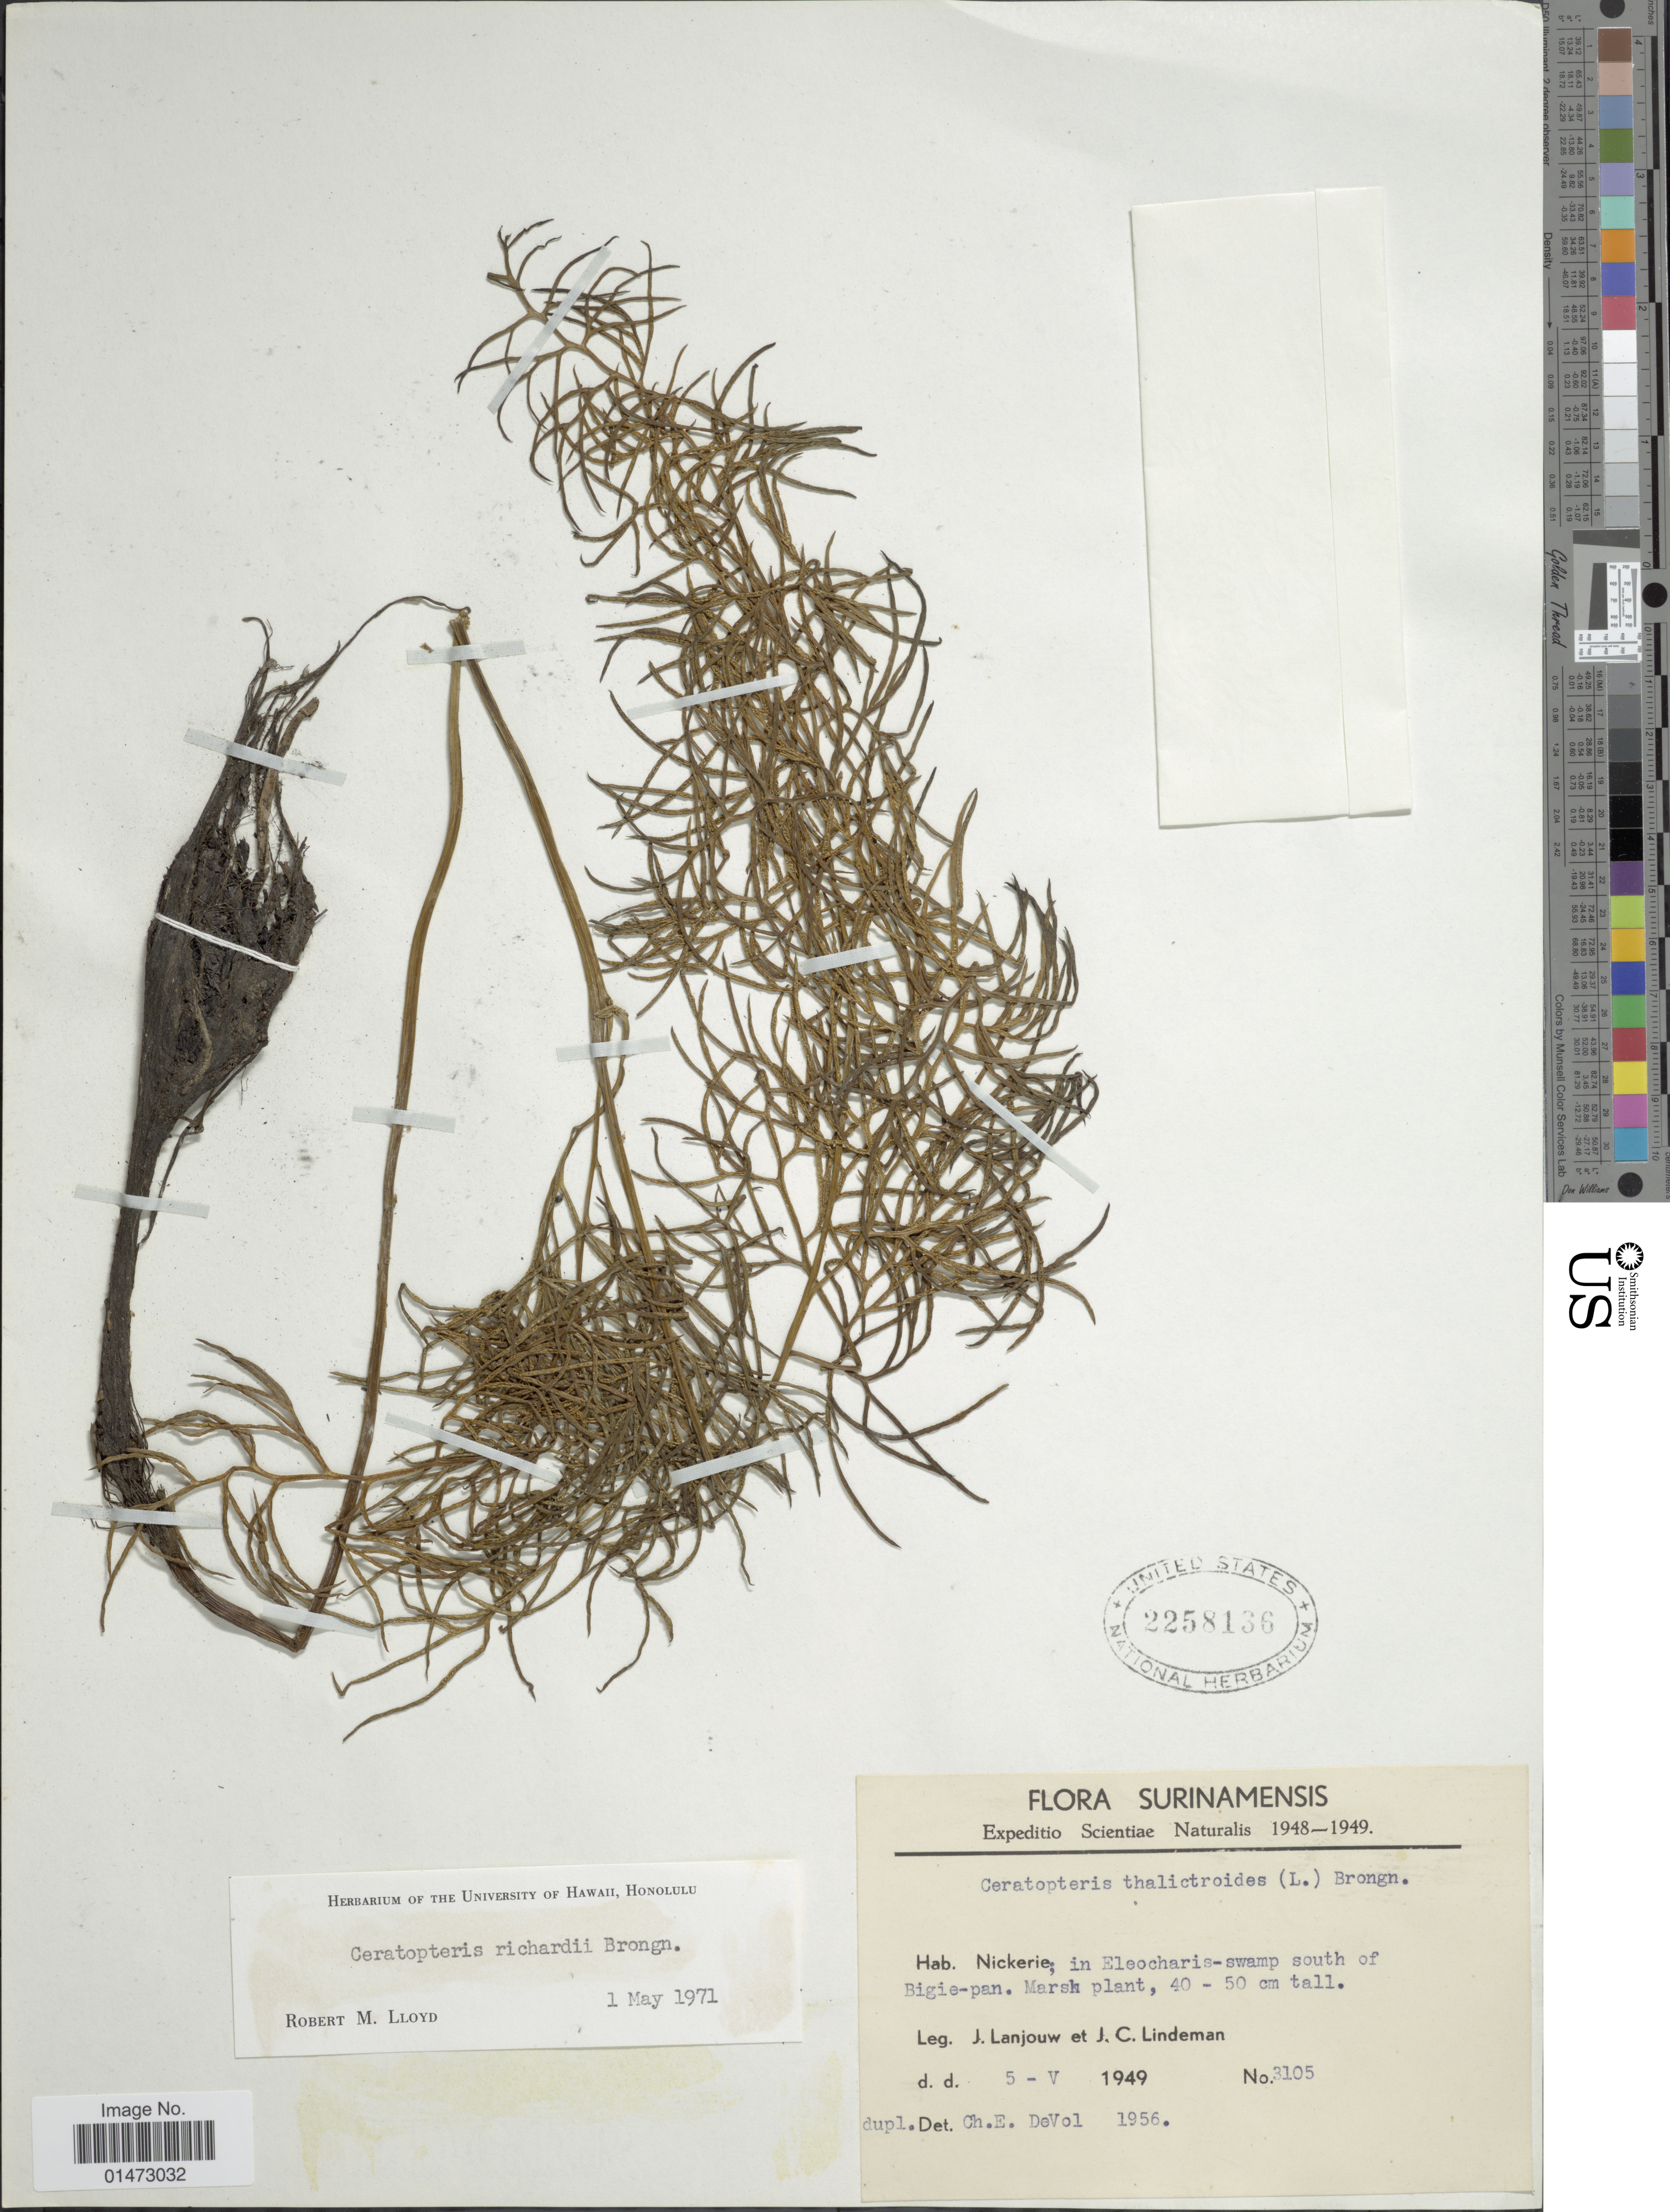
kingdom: Plantae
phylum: Tracheophyta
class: Polypodiopsida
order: Polypodiales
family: Pteridaceae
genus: Ceratopteris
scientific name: Ceratopteris richardii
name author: Brongn.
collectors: J. Lanjouw & J. C. Lindeman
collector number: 3105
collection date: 1949-05-05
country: Suriname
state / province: Nickerie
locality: In Eleocharis-swamp south of Bigie-pan.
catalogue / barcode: US 2258136